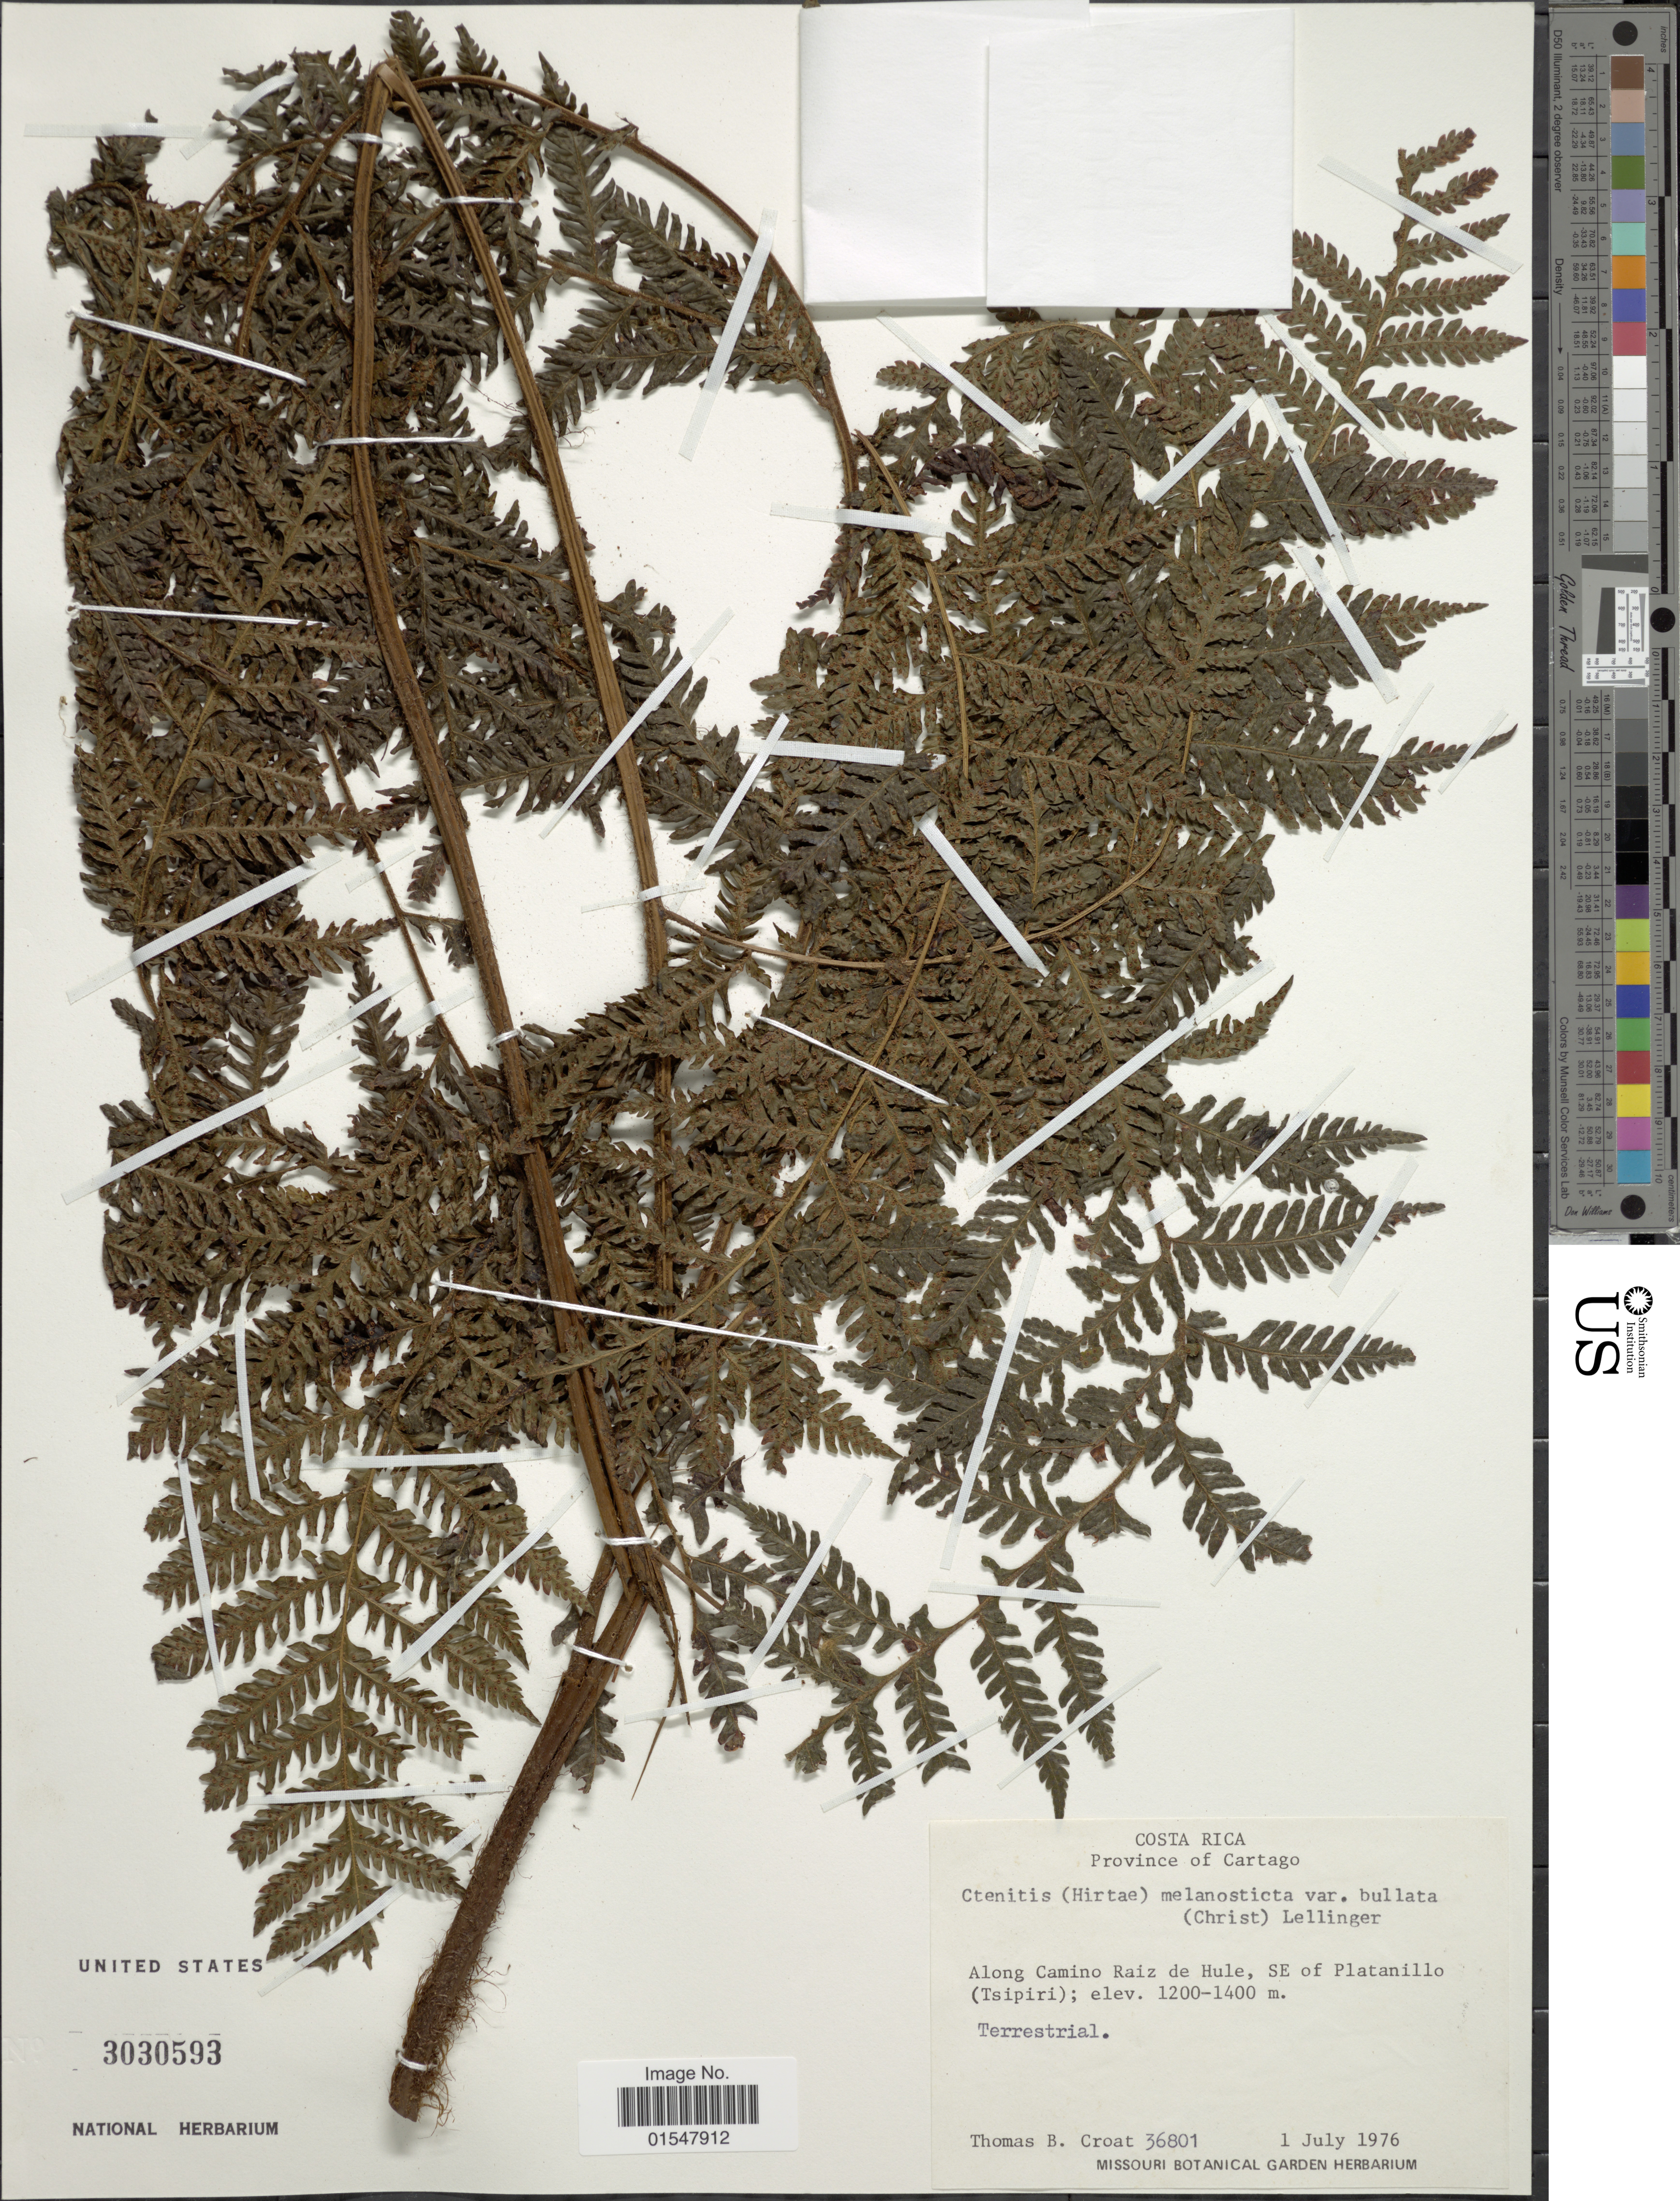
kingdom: Plantae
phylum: Tracheophyta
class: Polypodiopsida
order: Polypodiales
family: Dryopteridaceae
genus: Ctenitis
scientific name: Ctenitis melanosticta var. bullata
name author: (Christ) Lellinger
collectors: T. B. Croat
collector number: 36801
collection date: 1976-07-01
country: Costa Rica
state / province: Cartago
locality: Costa Rica, Province of Cartago. Along Camino Raiz de Hule, SE of Platanillo (Tsipiri)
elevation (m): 1200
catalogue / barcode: US 3030593